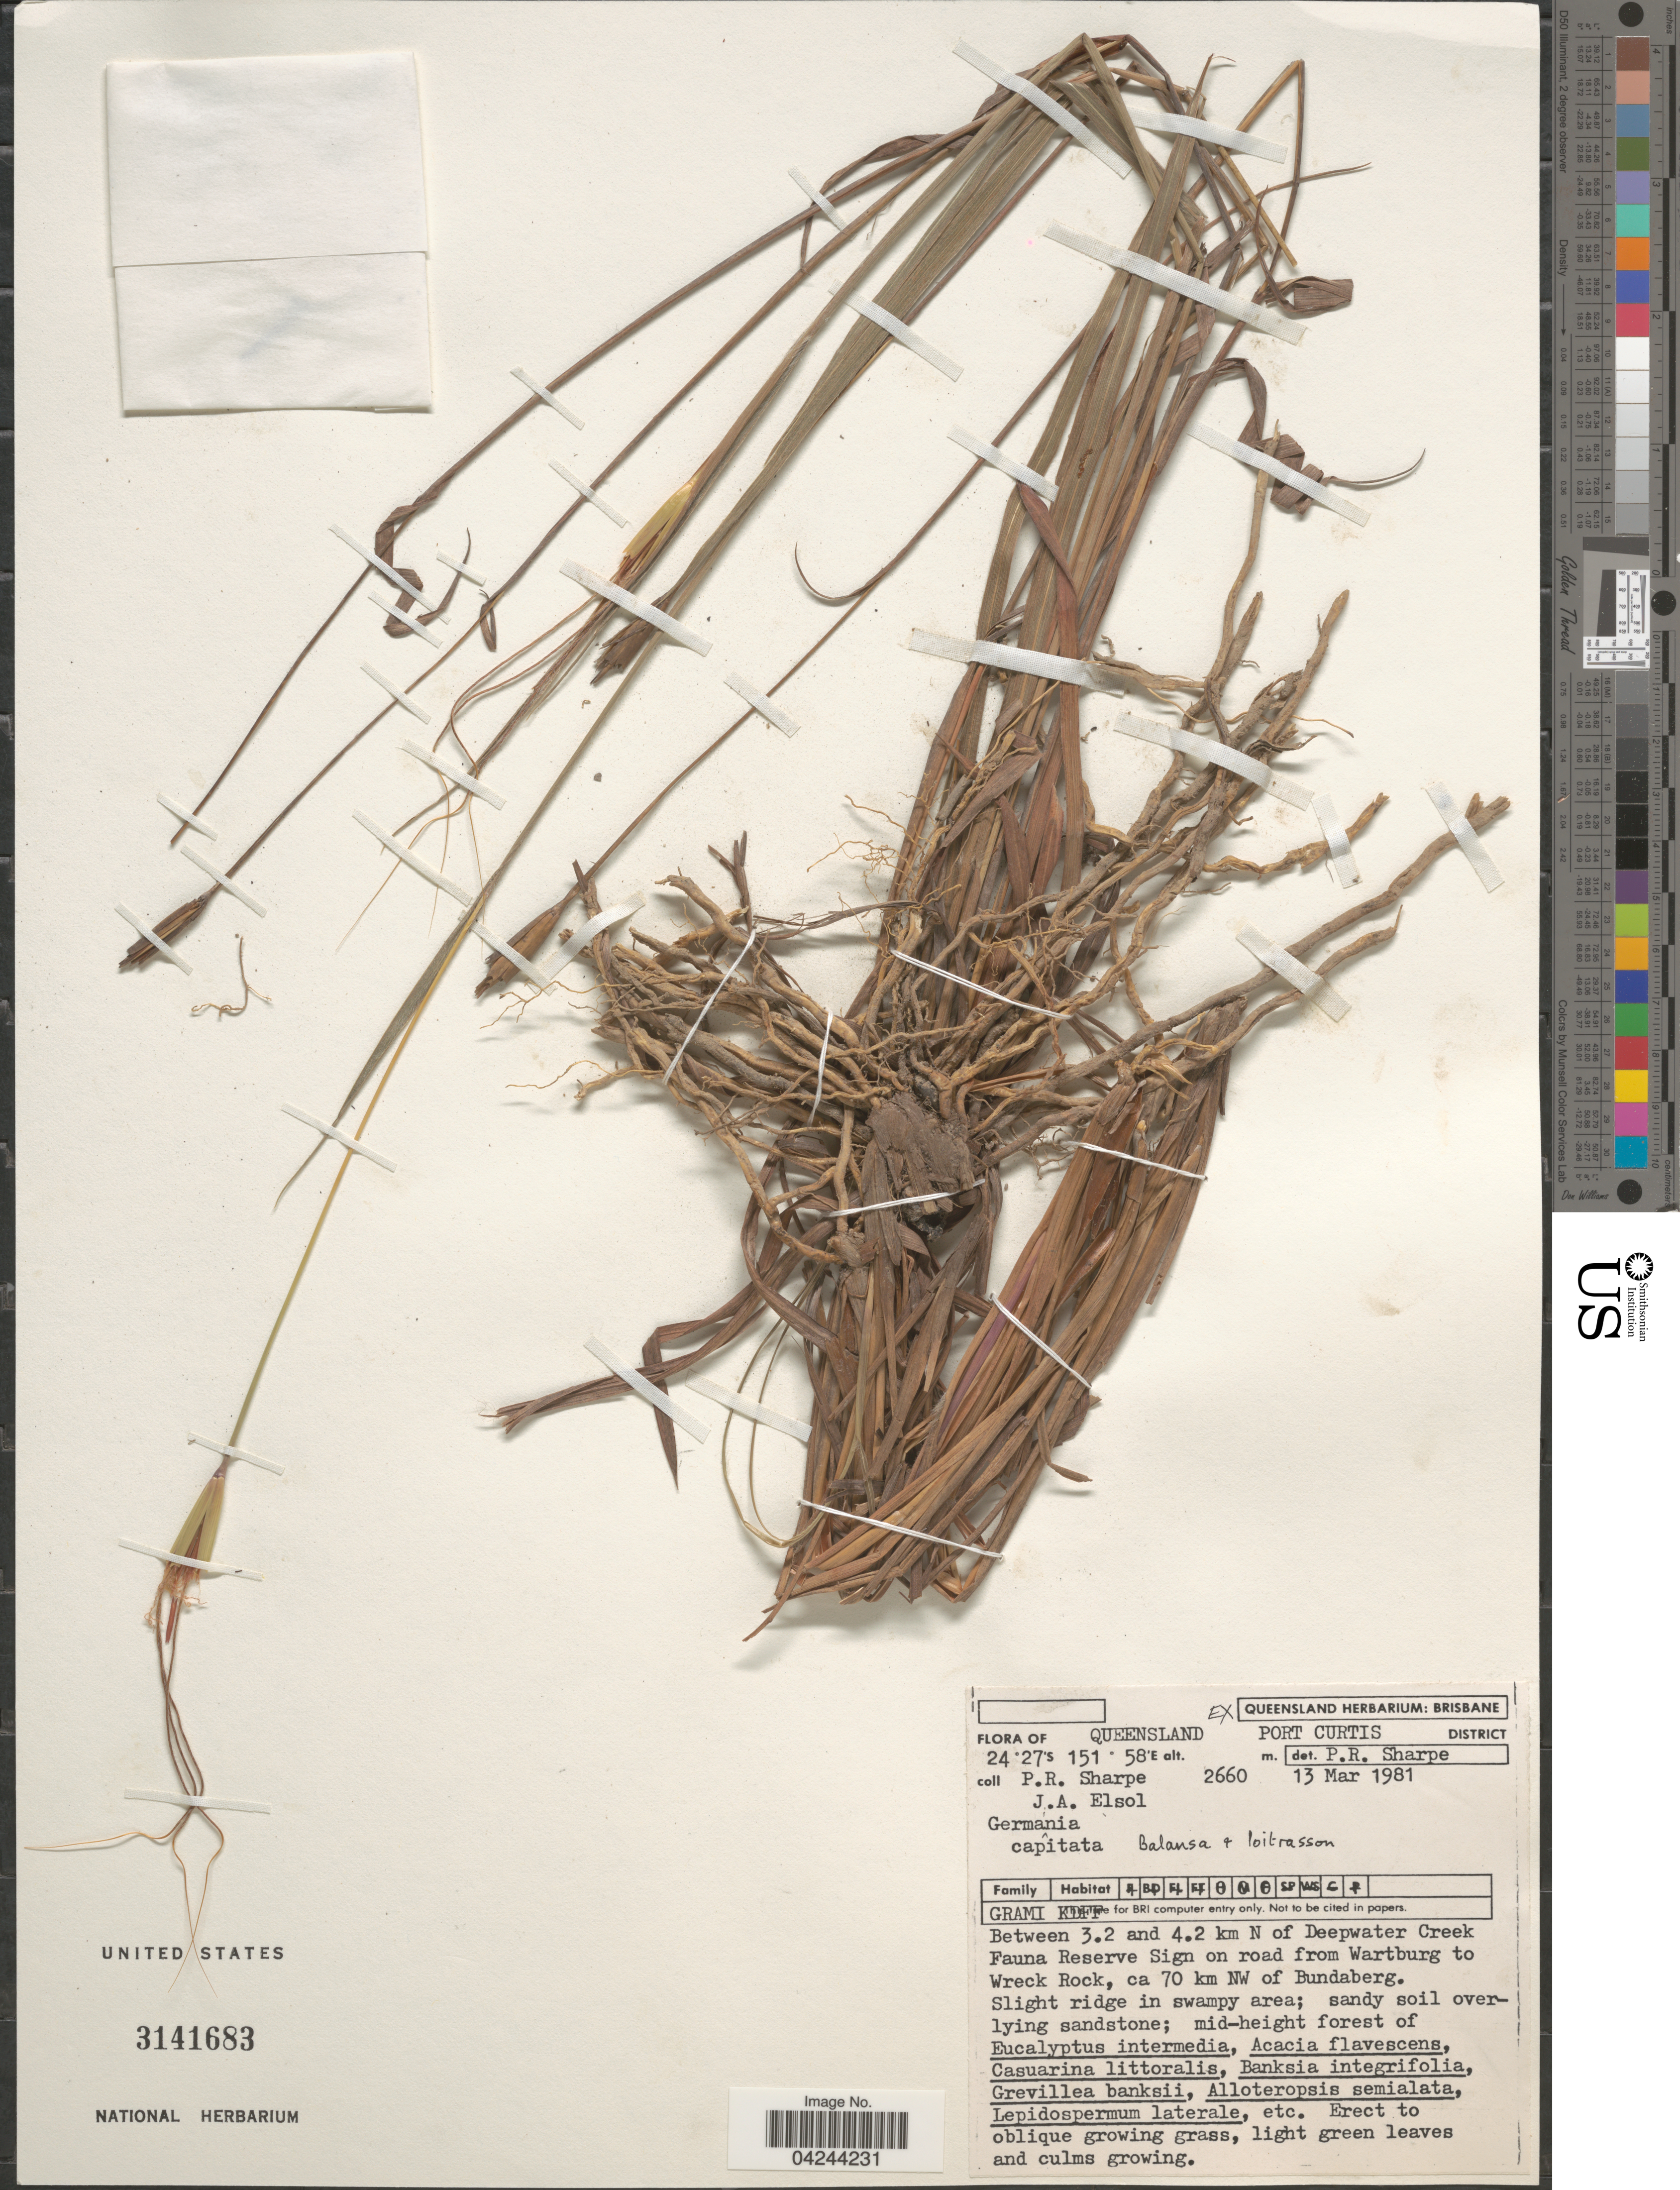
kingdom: Plantae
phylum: Tracheophyta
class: Liliopsida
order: Poales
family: Poaceae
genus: Germainia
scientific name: Germainia capitata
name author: Balansa & Poitr.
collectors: P. Sharpe & J. Elsol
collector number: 2660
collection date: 1981-03-13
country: Australia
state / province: Queensland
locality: Port Curtis District. Between 3.2 and 4.2 km N of Deepwater Creek Fauna Reserve Sign on road from Wartburg to Wreck Rock, ca 70 km NW of Bundaberg.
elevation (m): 2660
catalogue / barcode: US 3141683